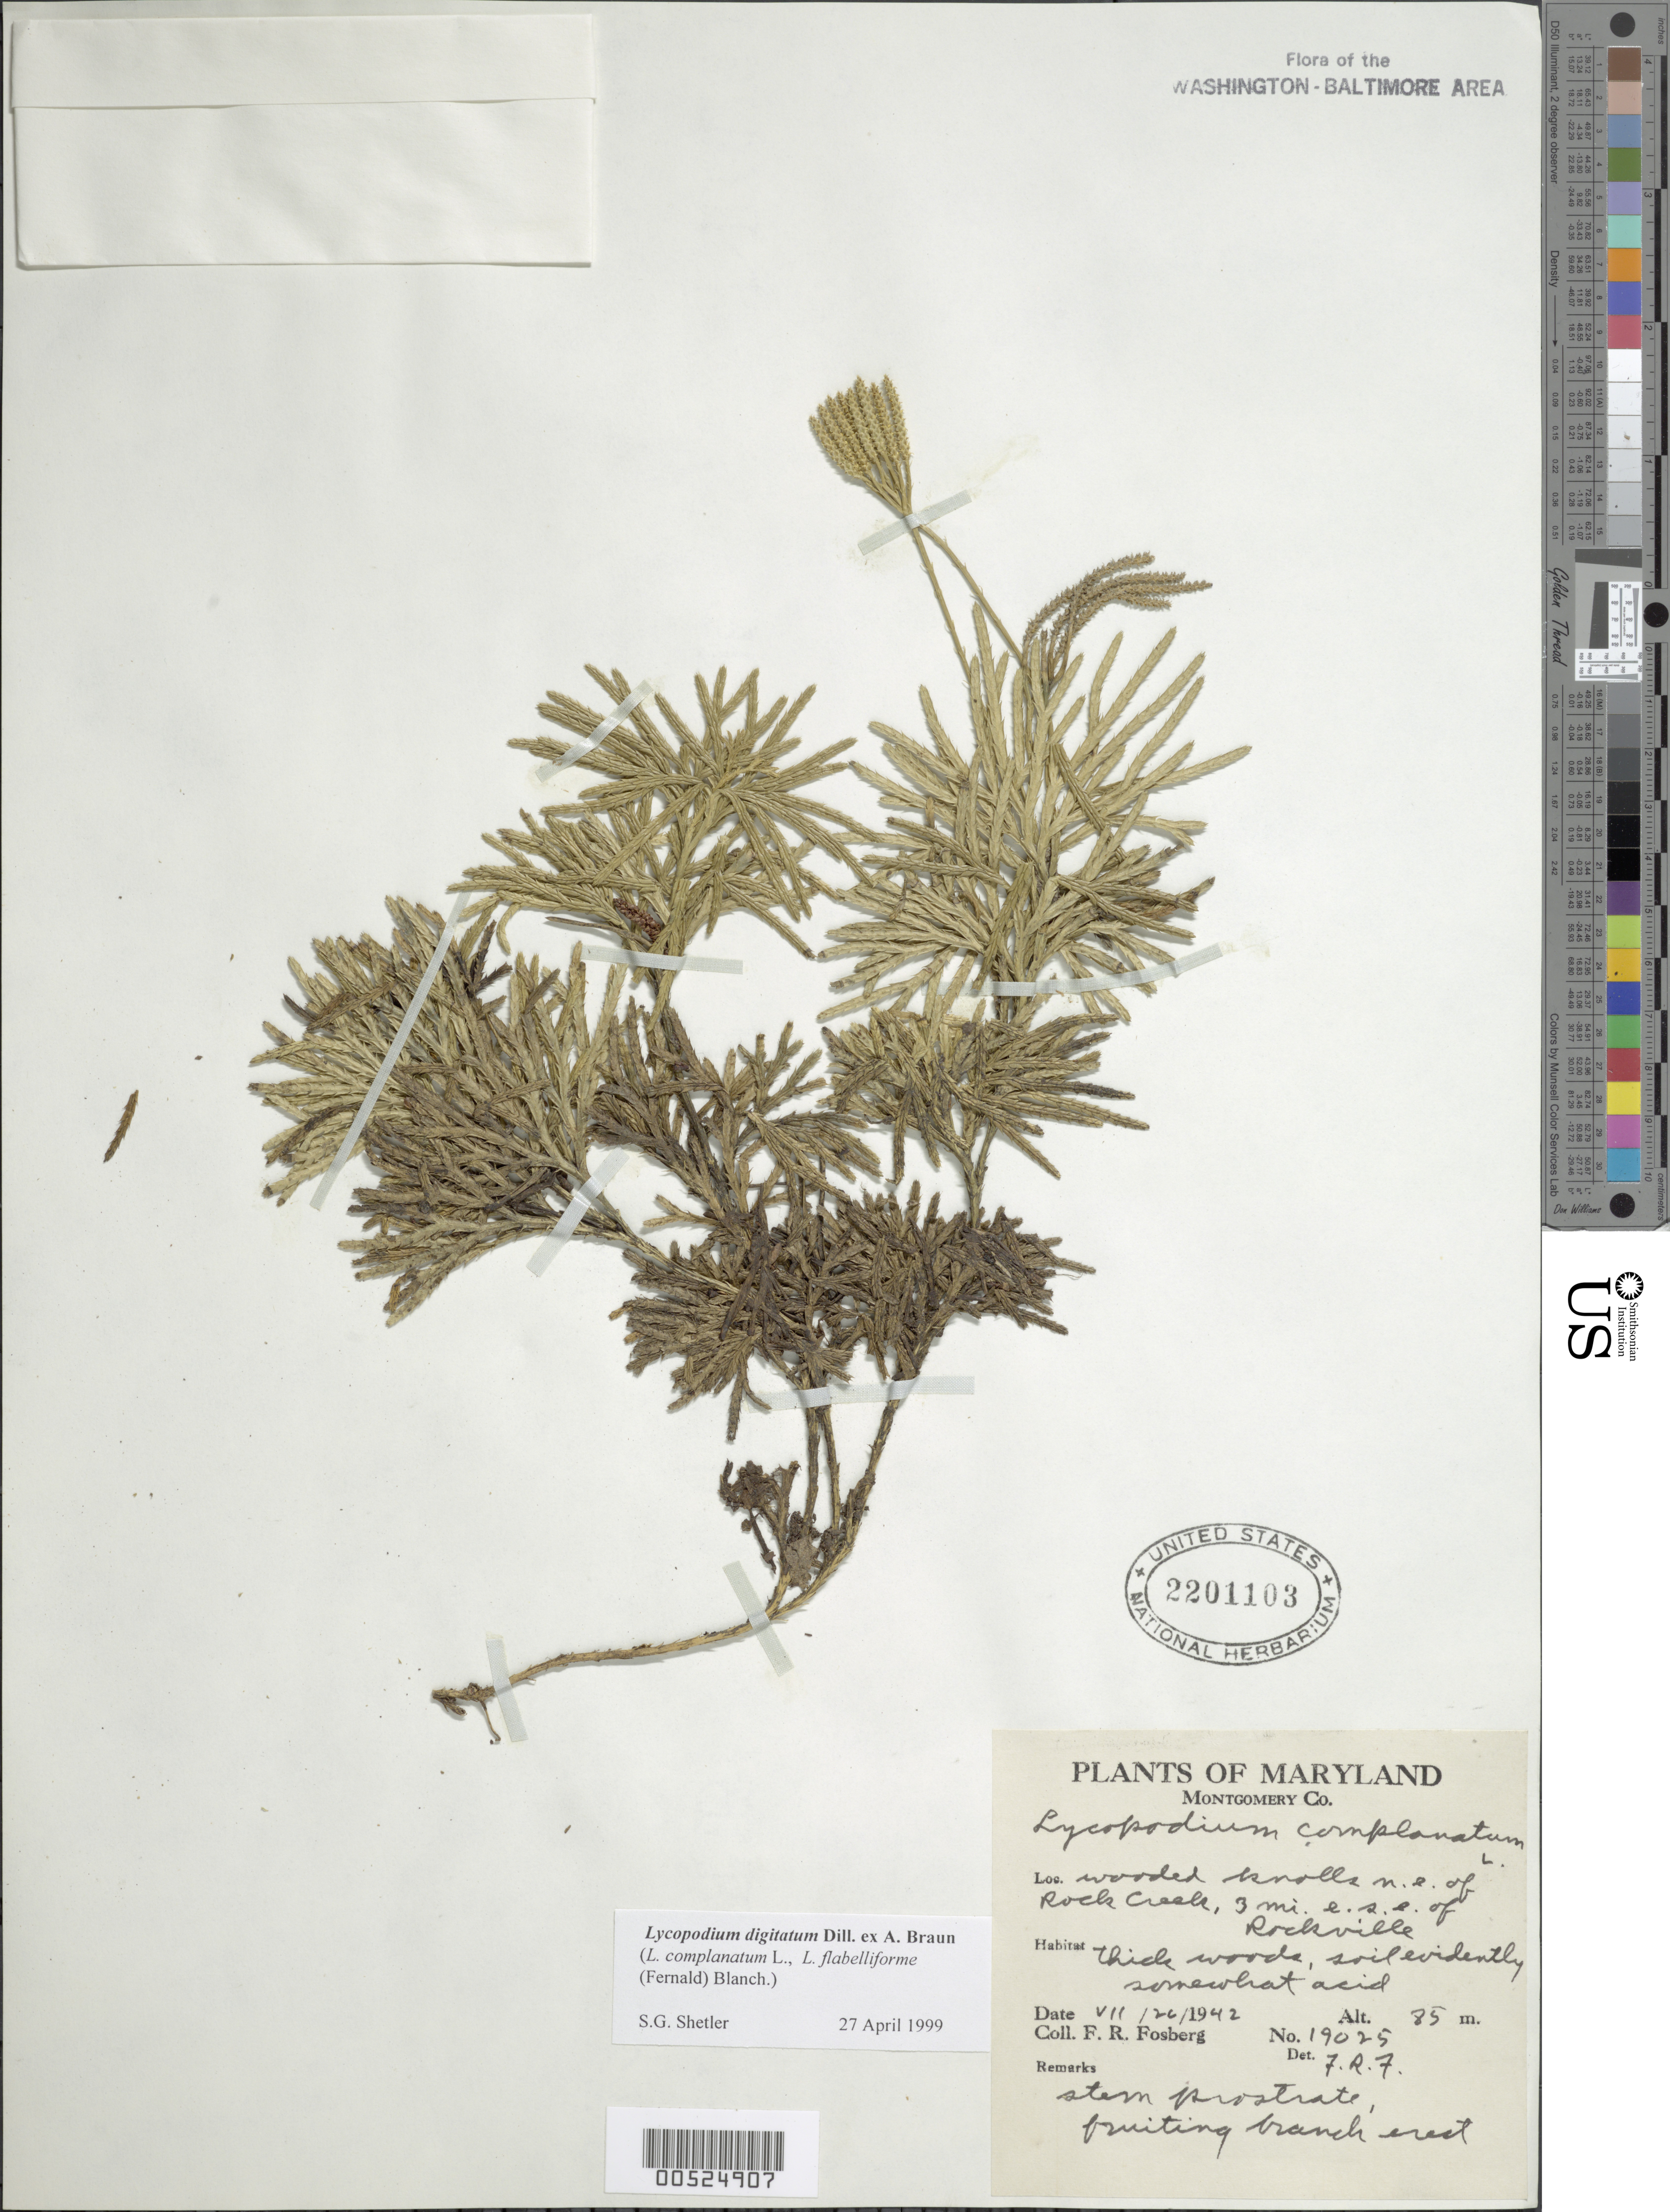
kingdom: Plantae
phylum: Tracheophyta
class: Lycopodiopsida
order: Lycopodiales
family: Lycopodiaceae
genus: Diphasiastrum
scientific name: Diphasiastrum digitatum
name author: (Dill. ex A. Braun) Holub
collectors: F. R. Fosberg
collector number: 19025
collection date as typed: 26 Jul 1942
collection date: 1942-07-26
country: United States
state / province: Maryland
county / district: Montgomery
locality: Rock Creek, NE Of, 3 mi. ESE of Rockville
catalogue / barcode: US 524907